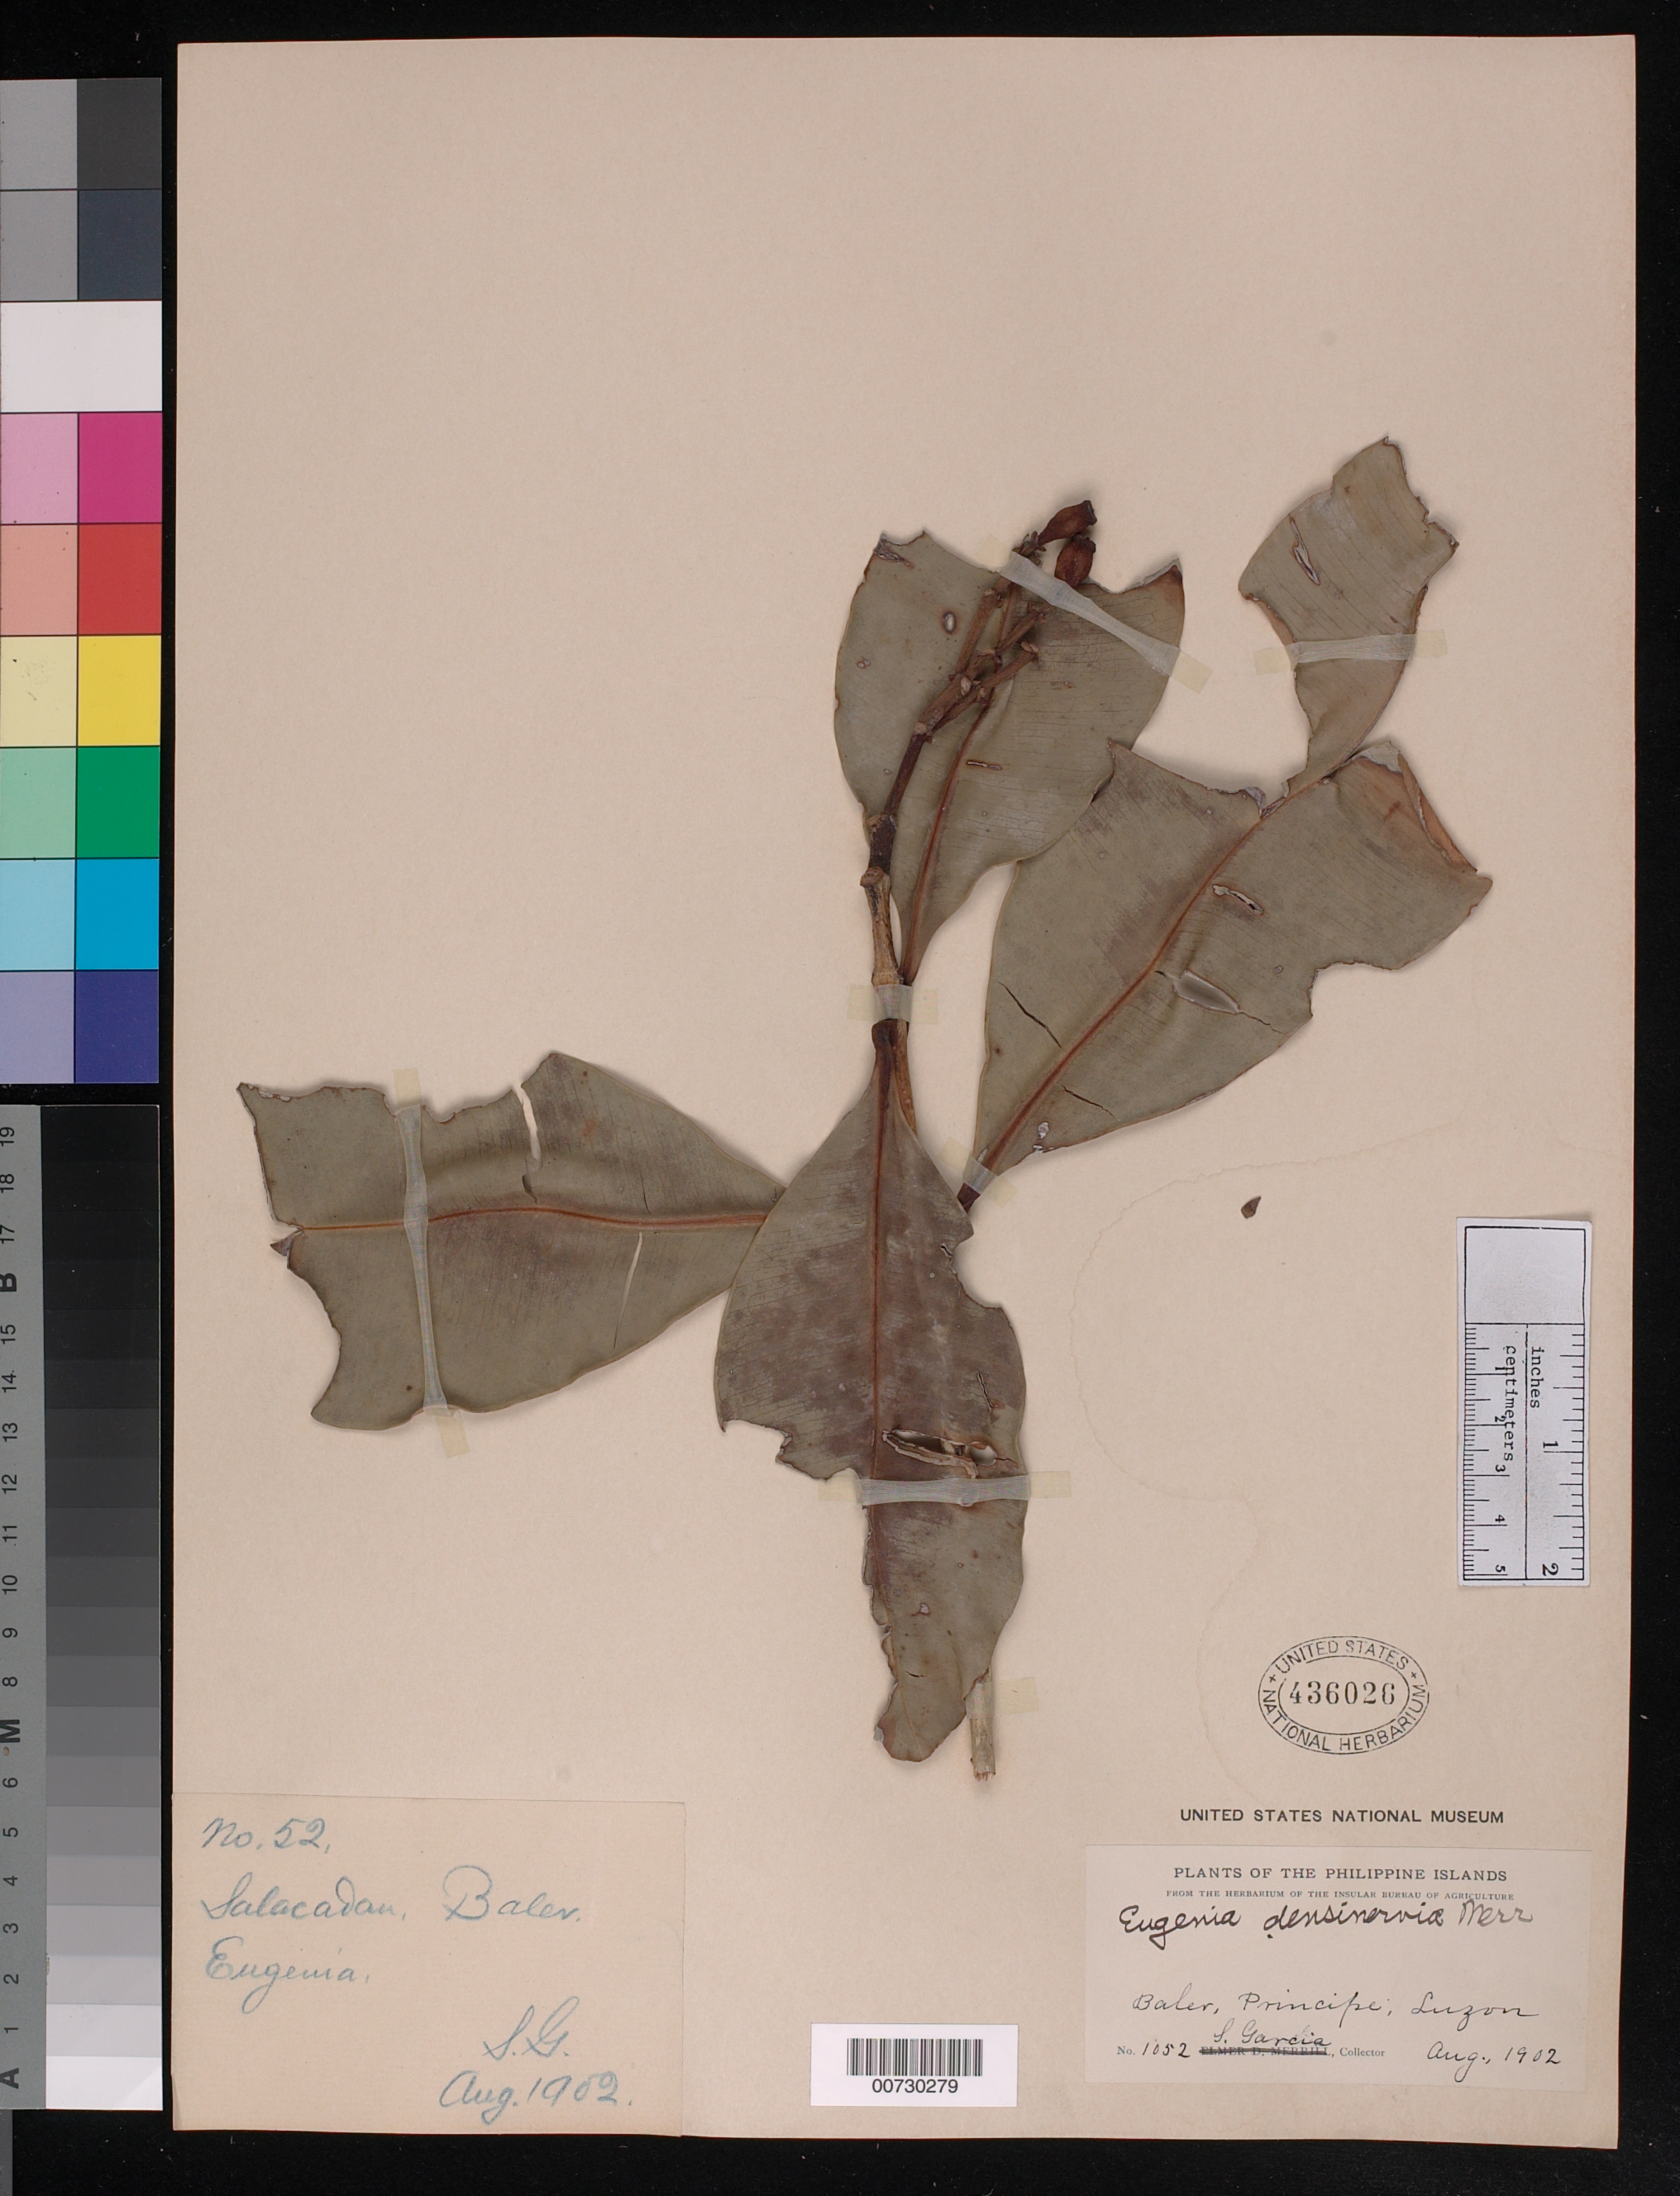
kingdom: Plantae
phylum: Tracheophyta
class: Magnoliopsida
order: Myrtales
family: Myrtaceae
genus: Syzygium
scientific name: Syzygium densinervium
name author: (Merr.) Merr.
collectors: L. Garcia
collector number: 1052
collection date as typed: Aug 1902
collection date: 1902-08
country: Philippines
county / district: Luzon Island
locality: Baler, Principe.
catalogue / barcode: US 436026